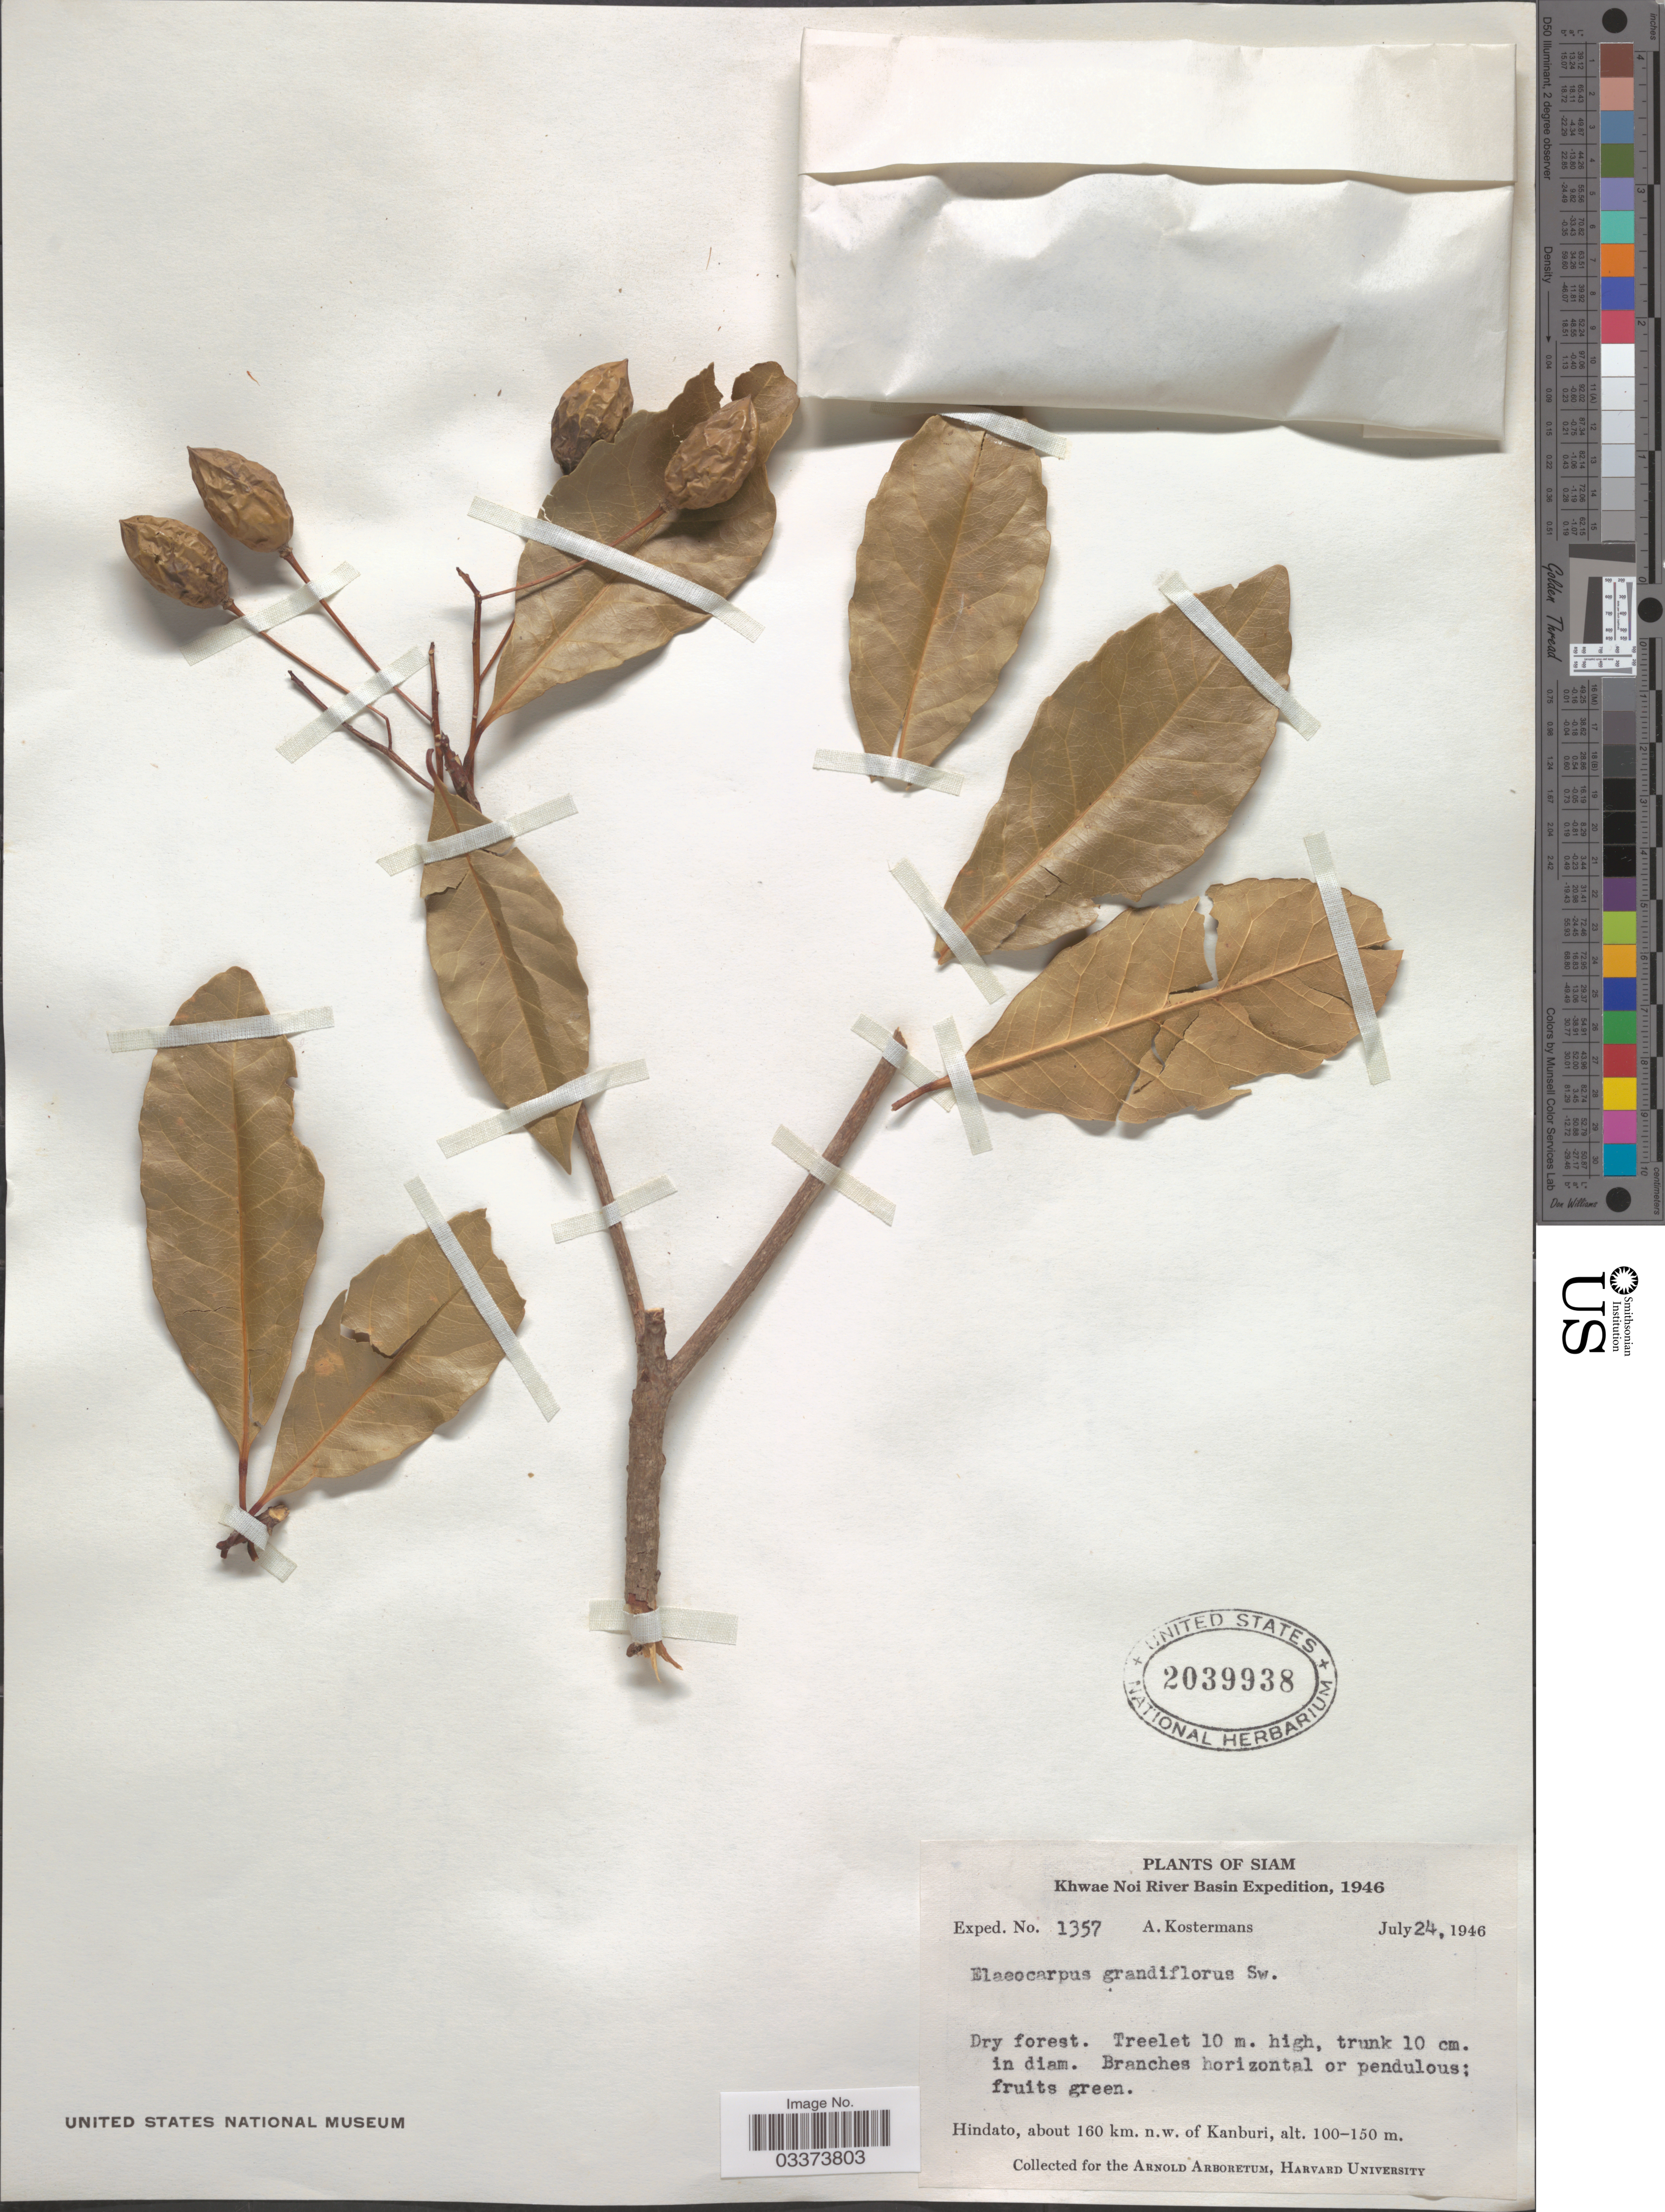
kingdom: Plantae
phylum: Tracheophyta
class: Magnoliopsida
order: Oxalidales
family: Elaeocarpaceae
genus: Elaeocarpus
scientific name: Elaeocarpus grandiflorus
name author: Sm.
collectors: A. J. G. Kostermans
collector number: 1357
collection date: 1946-07-24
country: Thailand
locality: Siam, Khwae Noi River Basin, Hindato, about 160 km. n.w. of Kanburi.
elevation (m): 100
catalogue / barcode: US 2039938